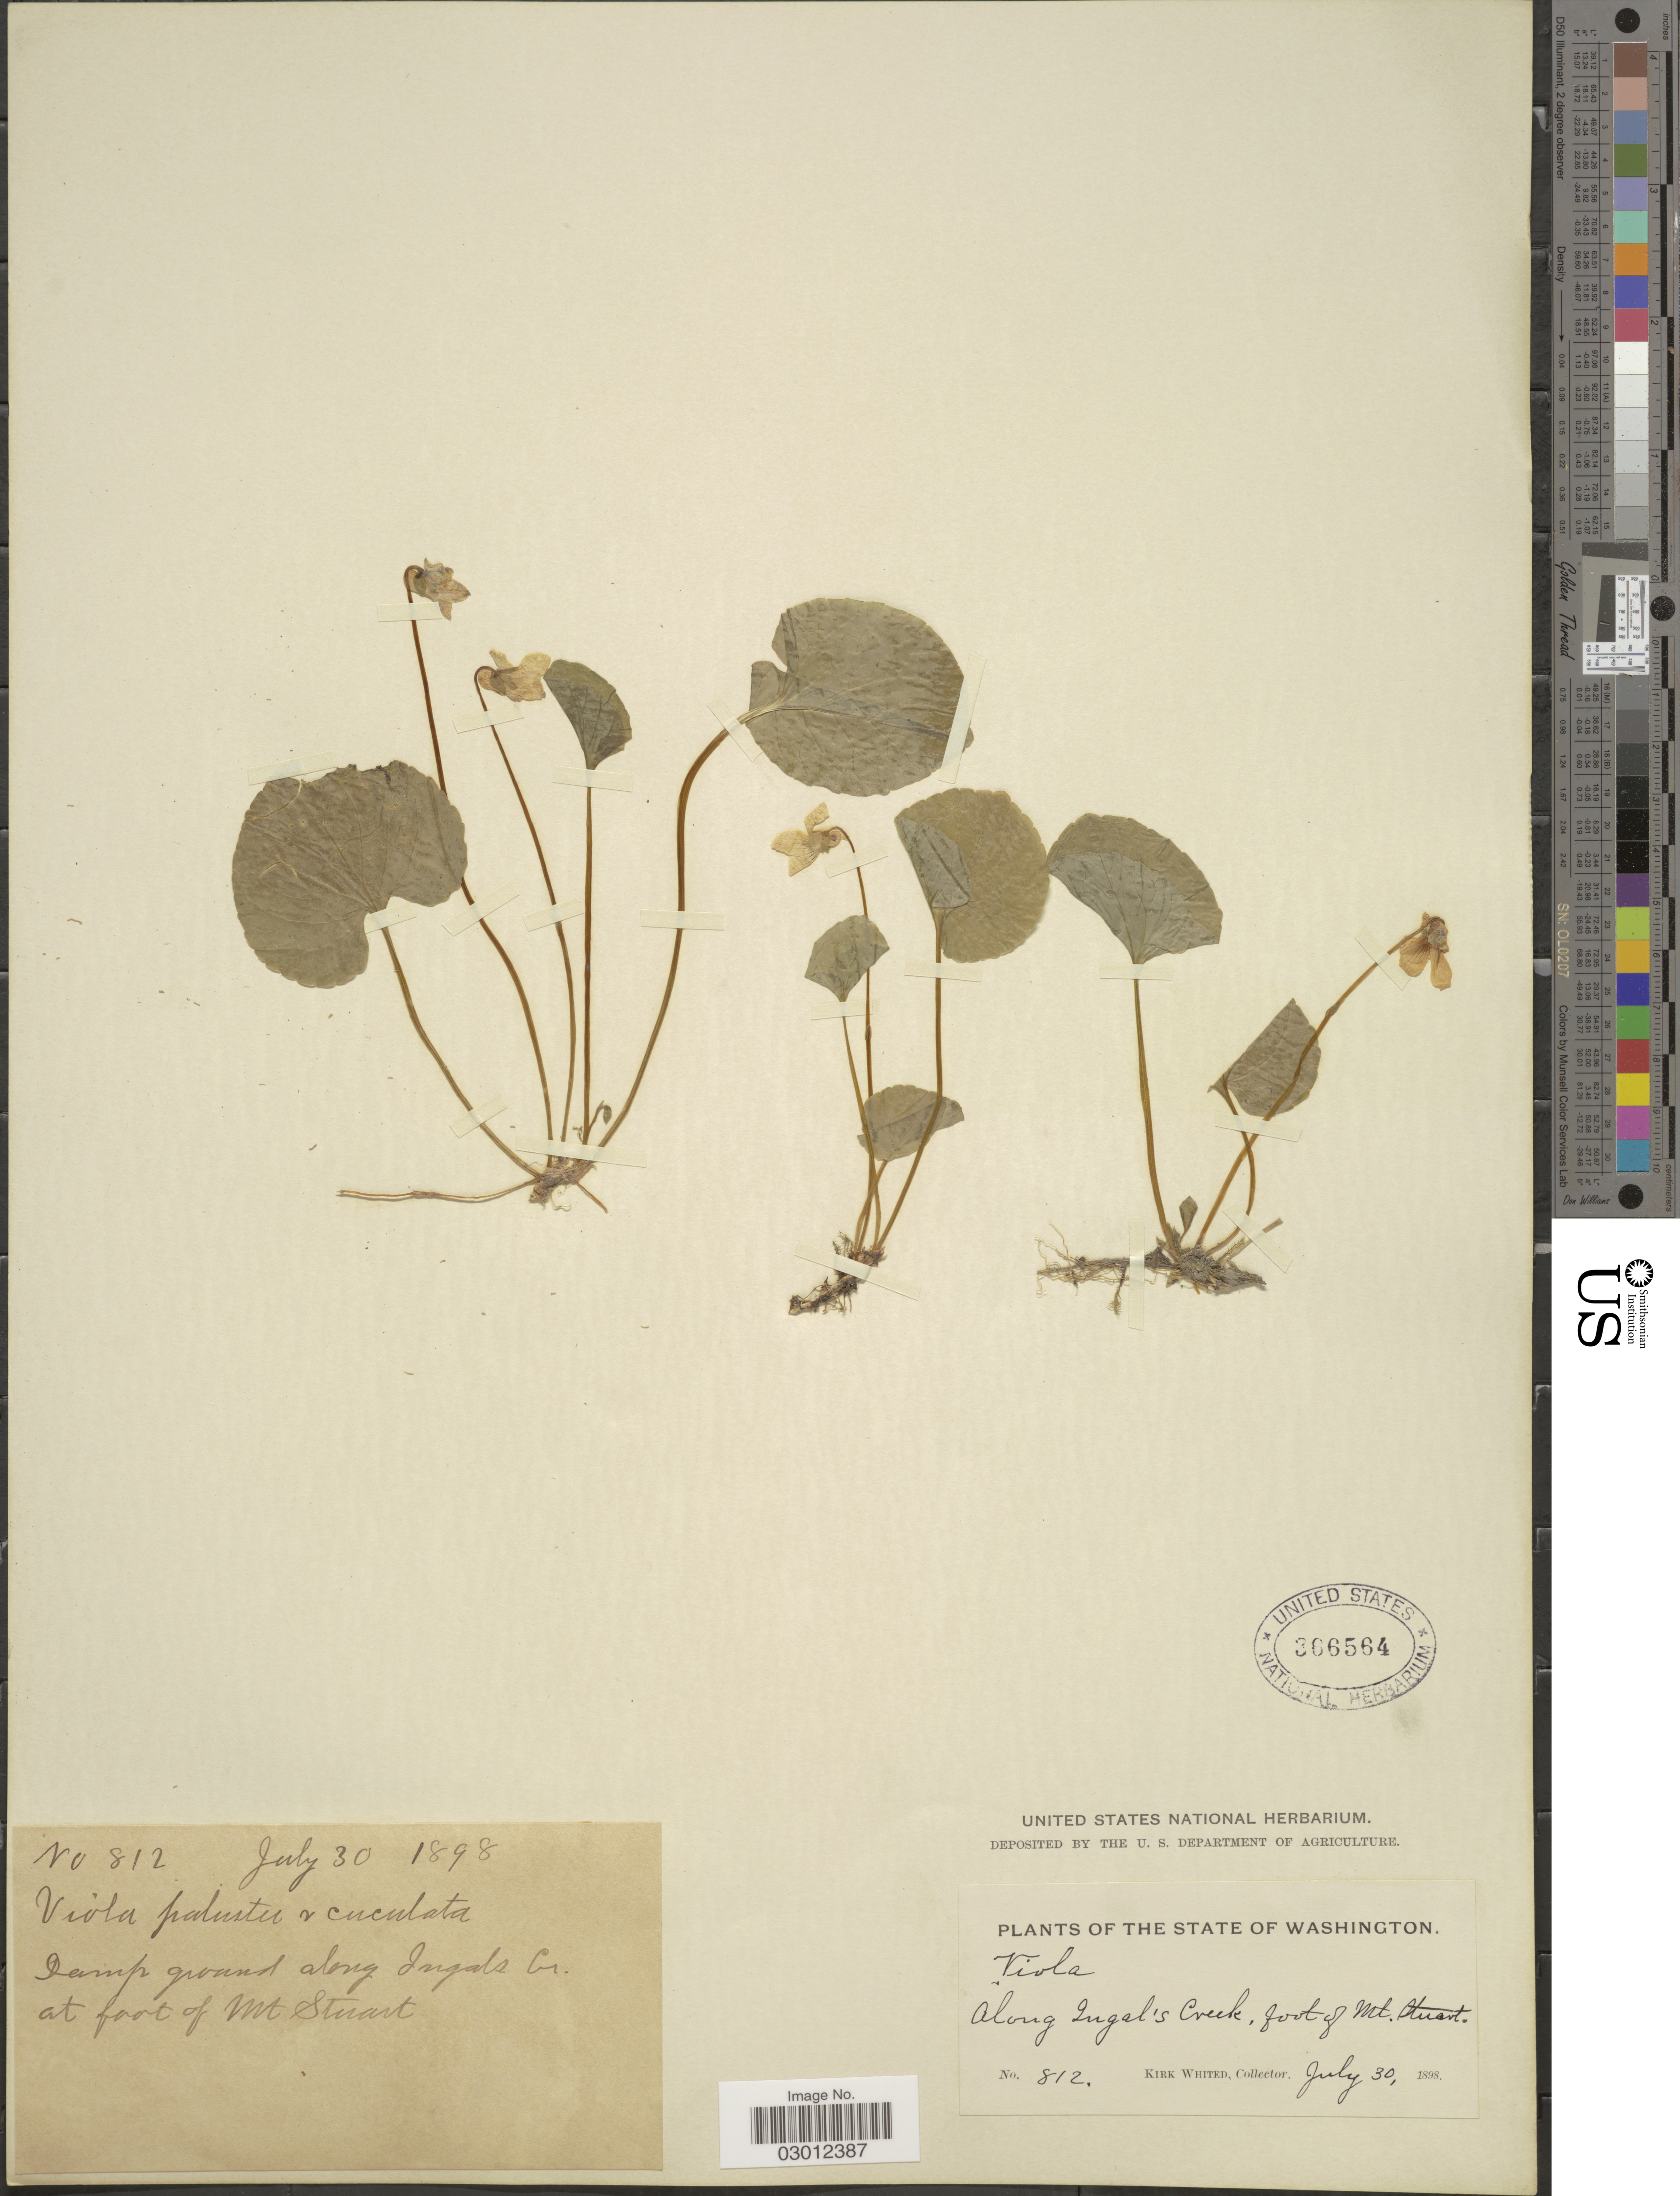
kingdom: Plantae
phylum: Tracheophyta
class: Magnoliopsida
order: Malpighiales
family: Violaceae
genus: Viola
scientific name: Viola nephrophylla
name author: Greene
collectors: K. Whited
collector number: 812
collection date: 1898-07-30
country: United States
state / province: Washington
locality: Damp ground along Ingel's Creek, foot of Mt. Stuart.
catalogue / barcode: US 366564